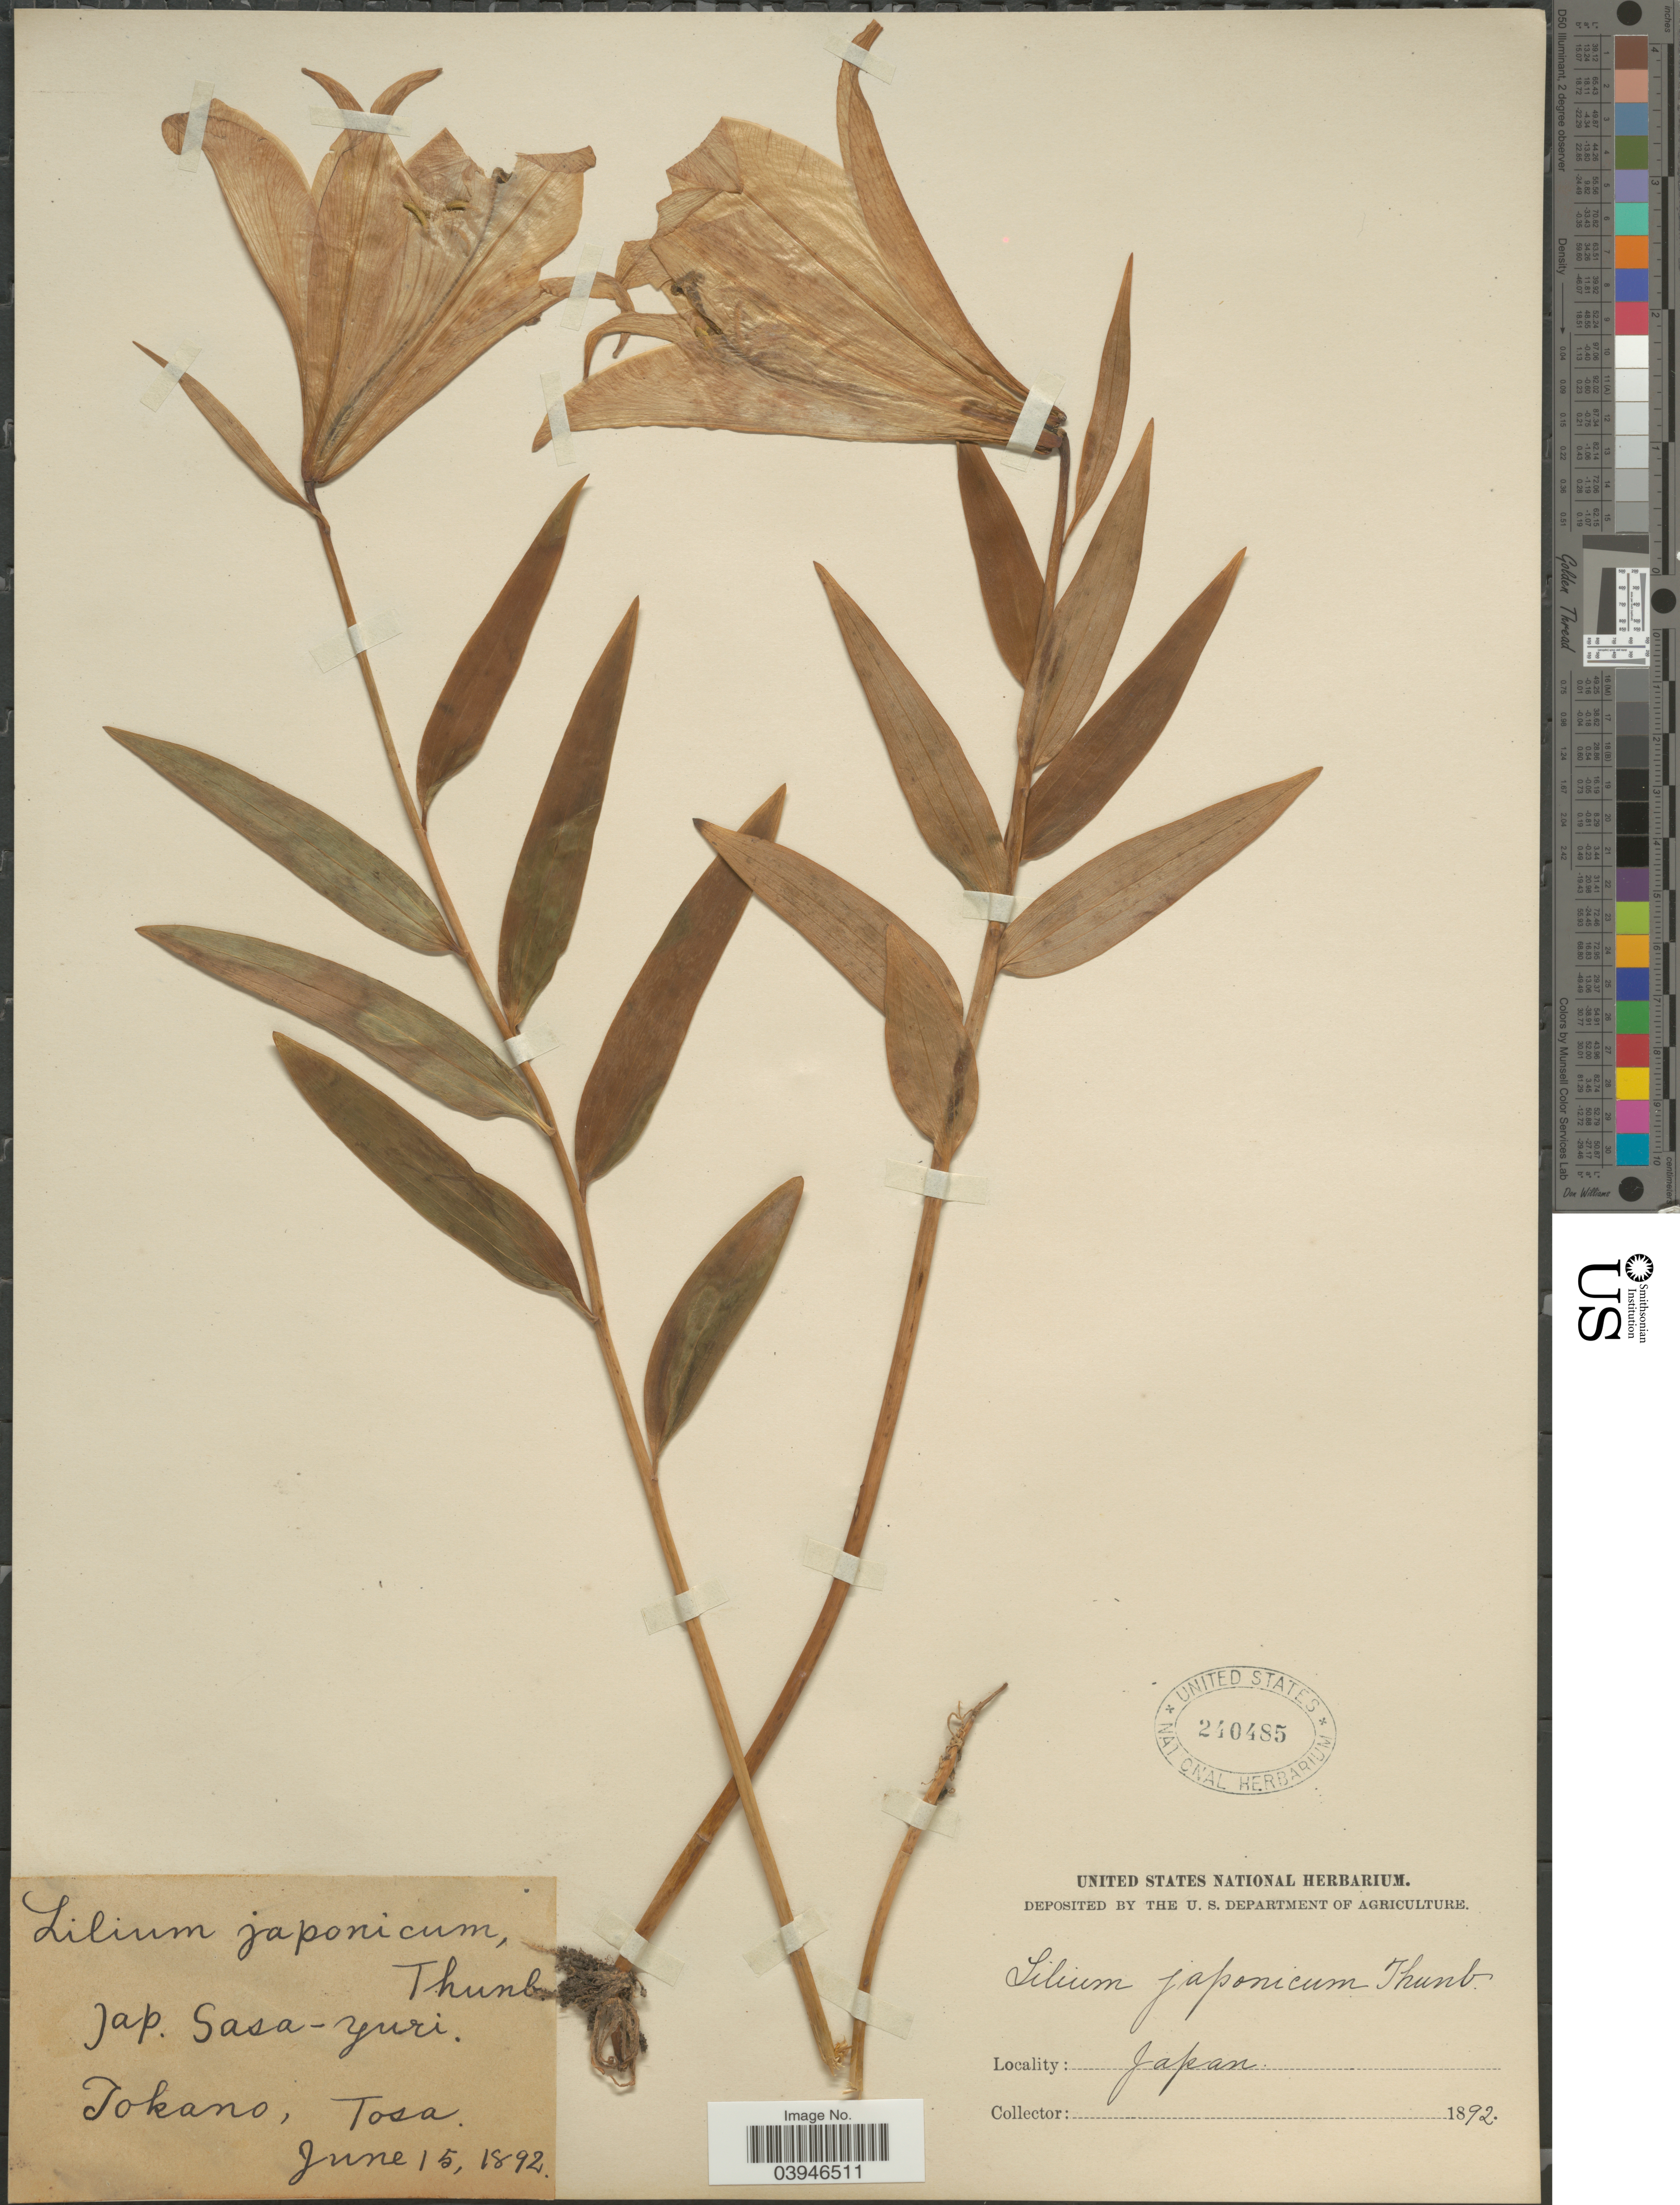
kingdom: Plantae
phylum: Tracheophyta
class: Liliopsida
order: Liliales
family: Liliaceae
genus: Lilium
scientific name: Lilium japonicum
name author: Thunb.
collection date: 1892-06-15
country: Japan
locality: Tokano, Tosa.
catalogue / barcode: US 240485